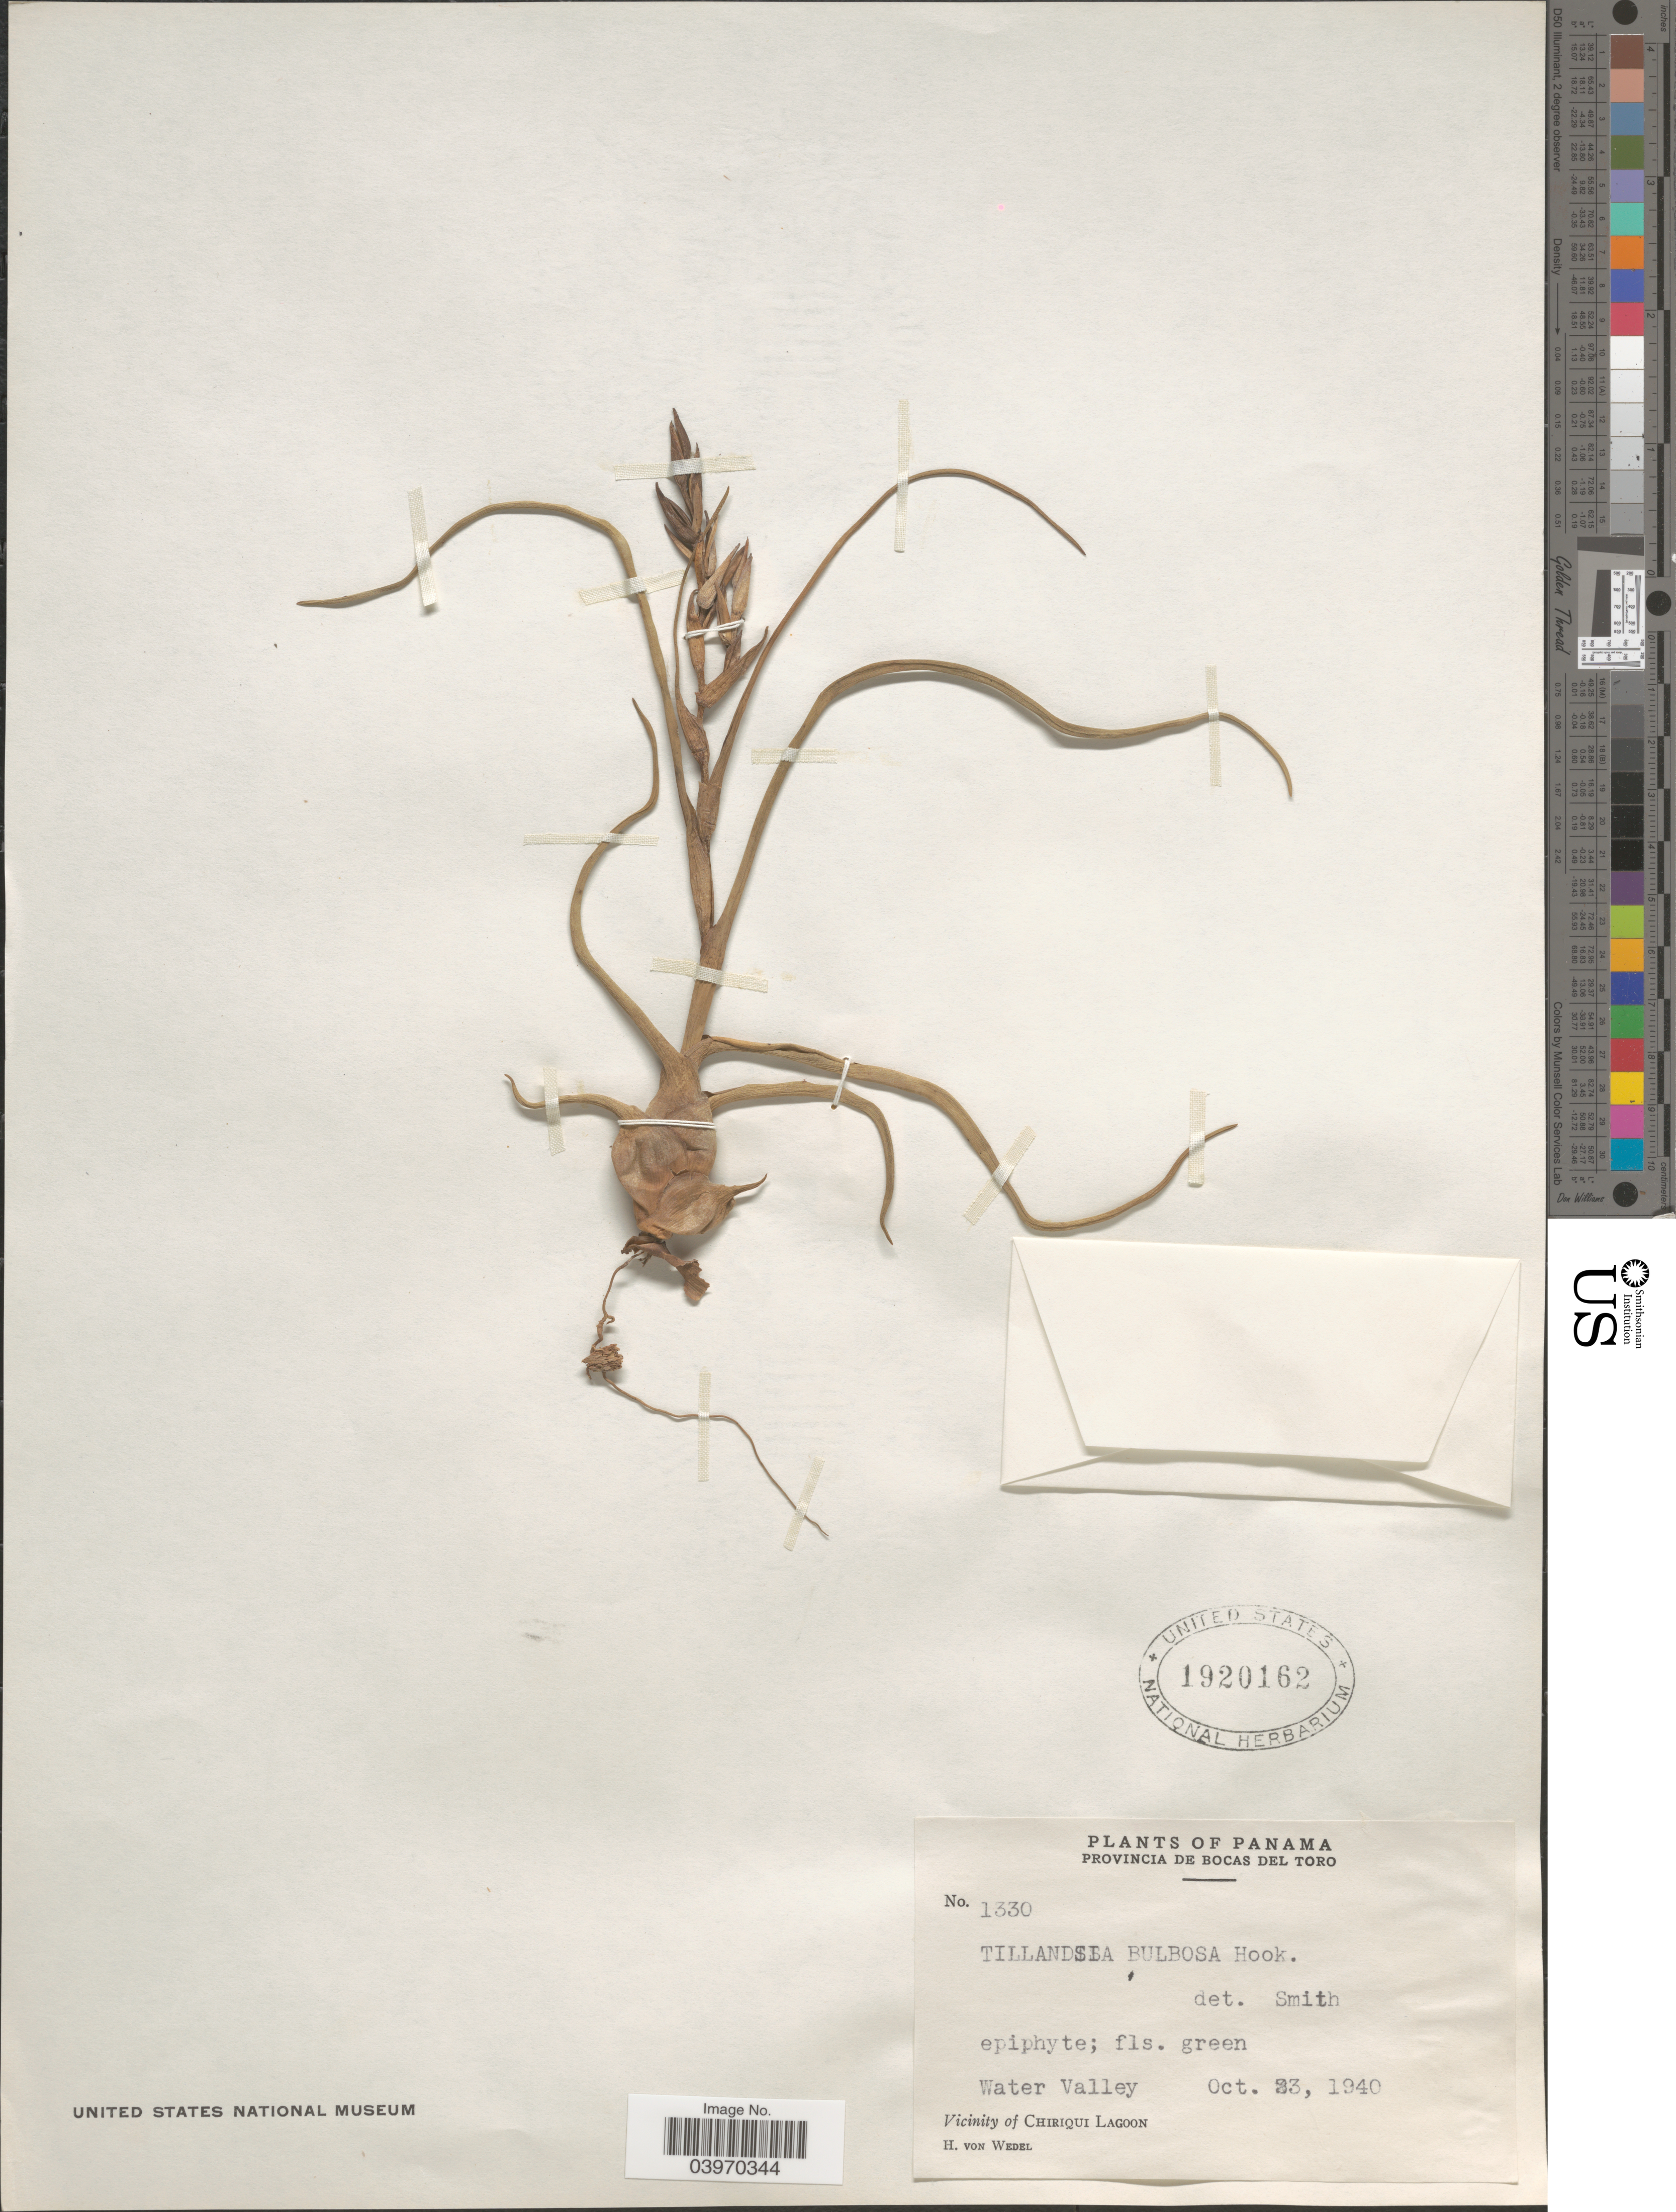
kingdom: Plantae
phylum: Tracheophyta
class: Liliopsida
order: Poales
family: Bromeliaceae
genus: Tillandsia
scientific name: Tillandsia bulbosa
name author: Hook.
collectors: H. von Wedel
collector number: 1330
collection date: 1940-10-23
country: Panama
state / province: Bocas del Toro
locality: Water Valley. Vicinity of Chirqui Lagoon.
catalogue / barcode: US 1920162